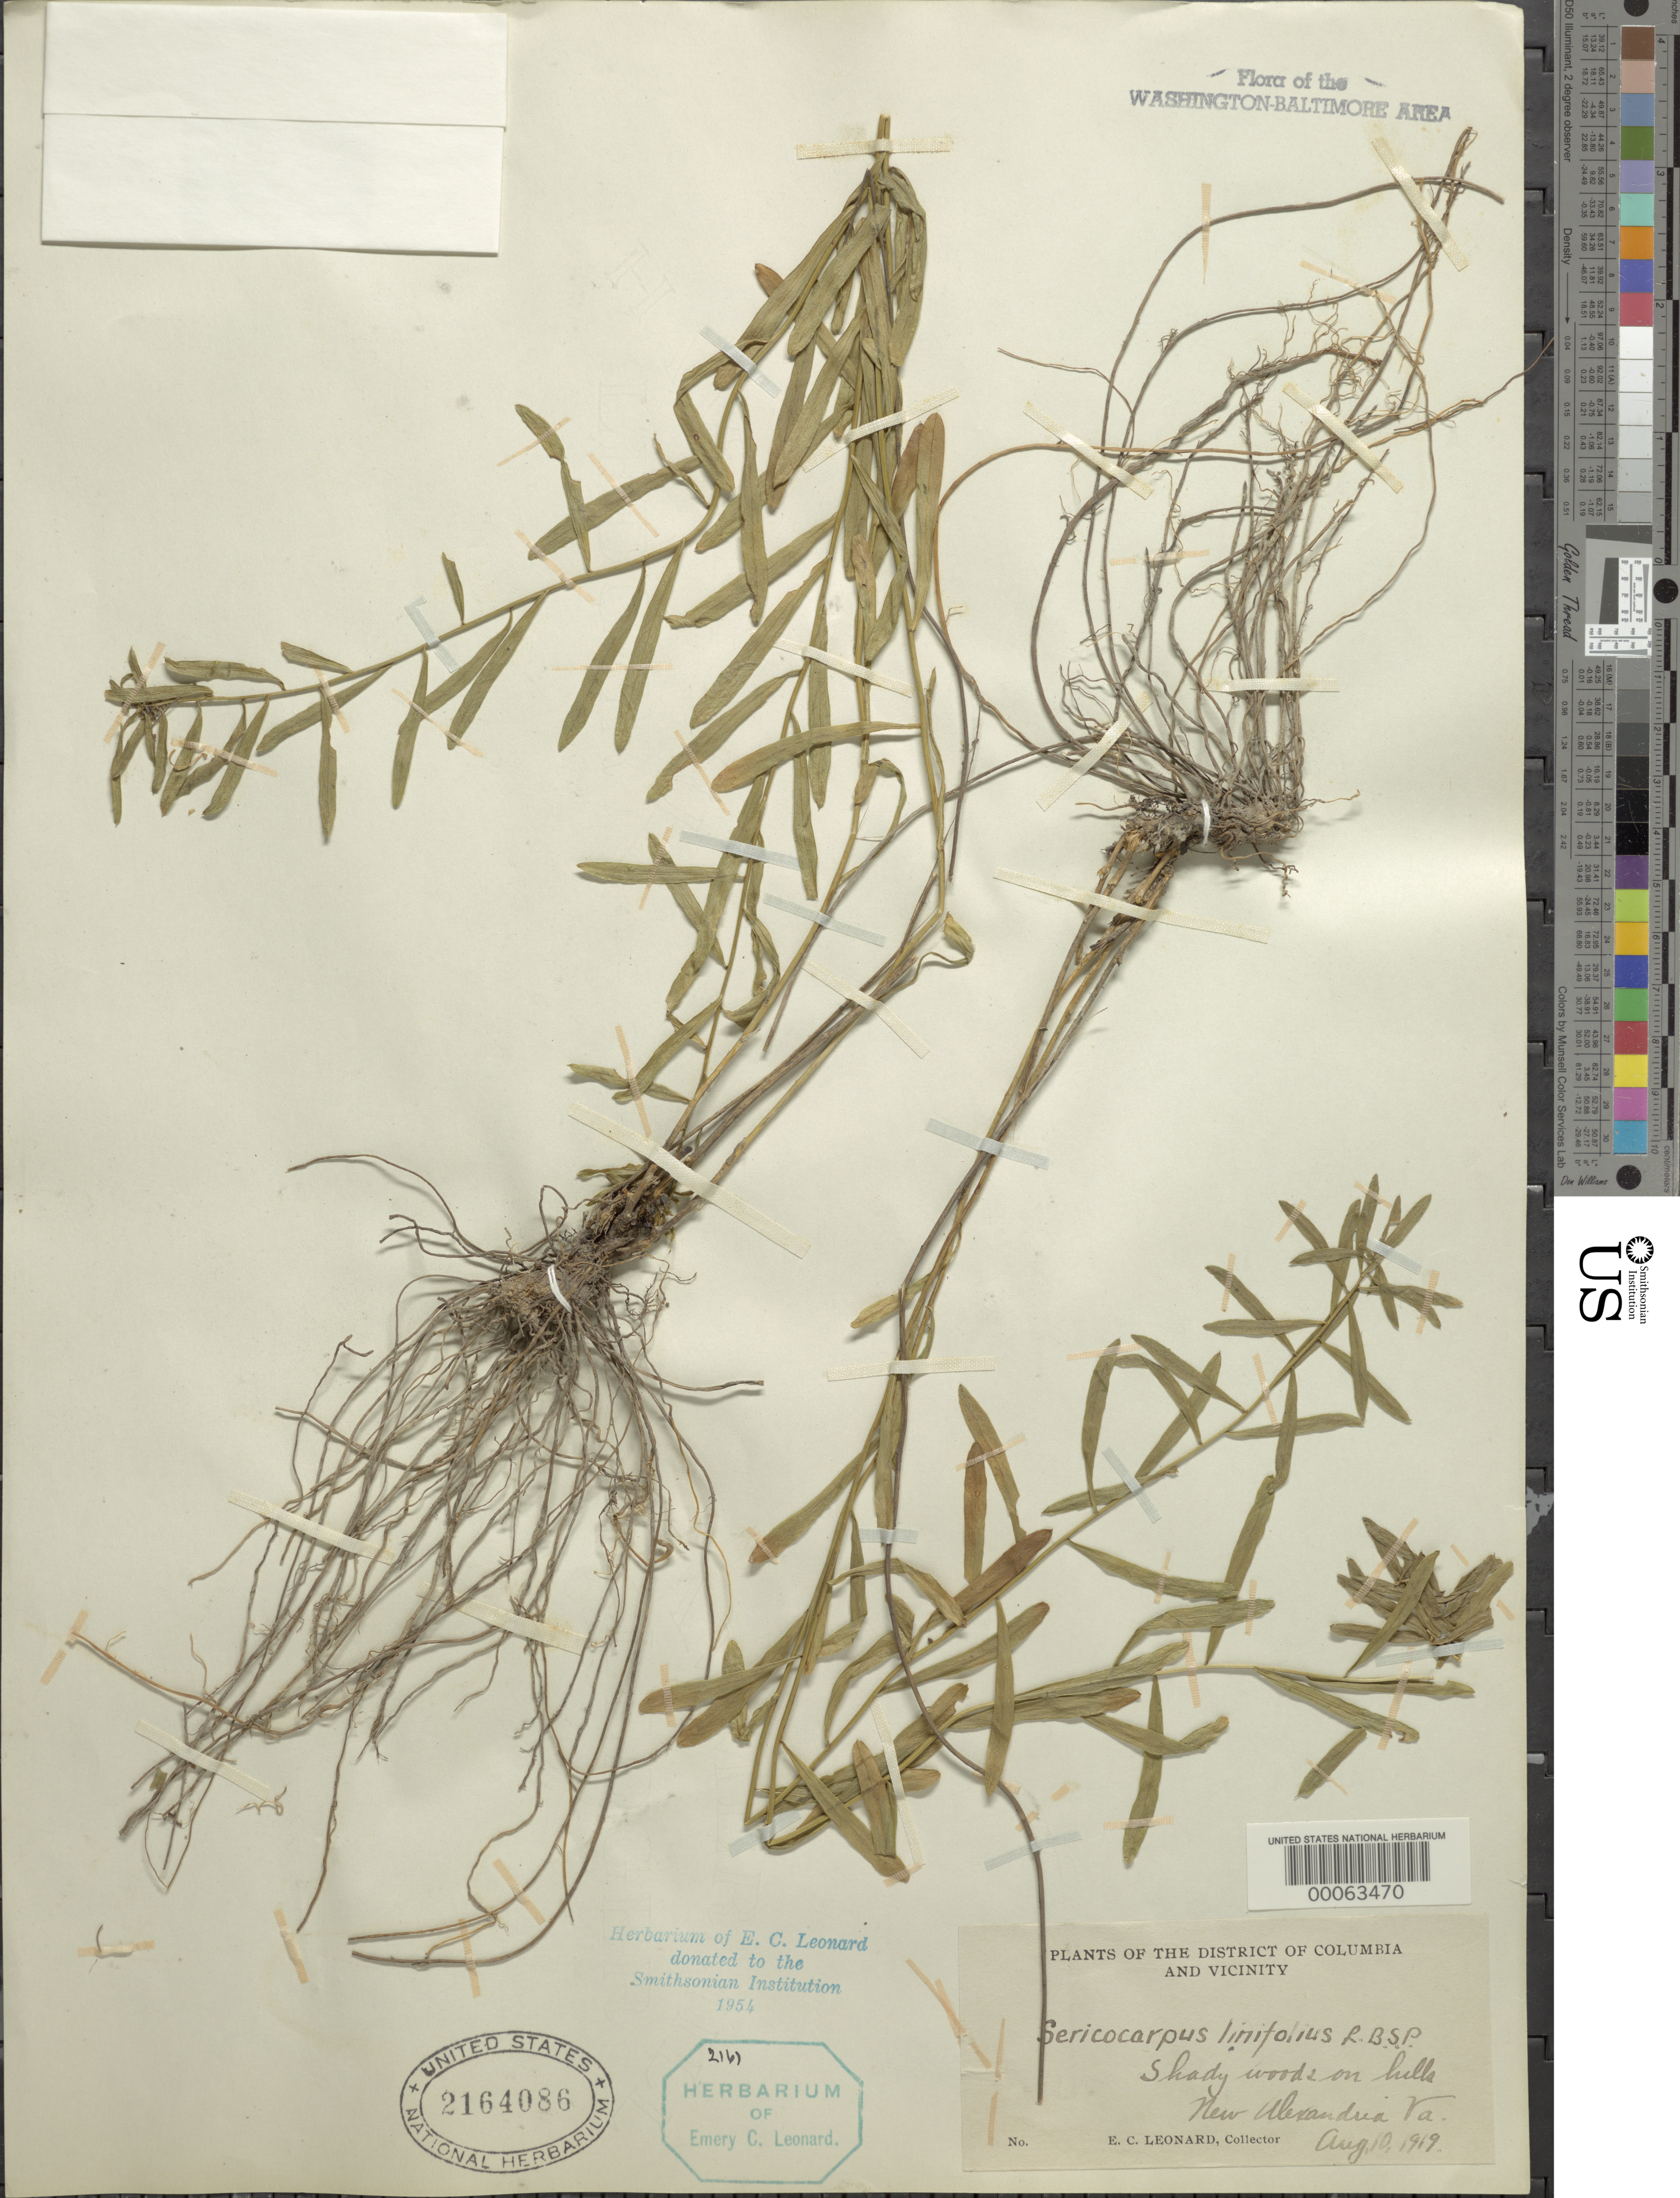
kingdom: Plantae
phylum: Tracheophyta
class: Magnoliopsida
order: Asterales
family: Asteraceae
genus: Sericocarpus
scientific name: Sericocarpus linifolius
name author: (L.) Britton, Stearns & Poggenb.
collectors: E. C. Leonard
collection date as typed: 10 Aug 1919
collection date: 1919-08-10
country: United States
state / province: Virginia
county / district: Fairfax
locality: New Alexandria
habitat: Shady woods on hill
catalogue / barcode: US 2164086